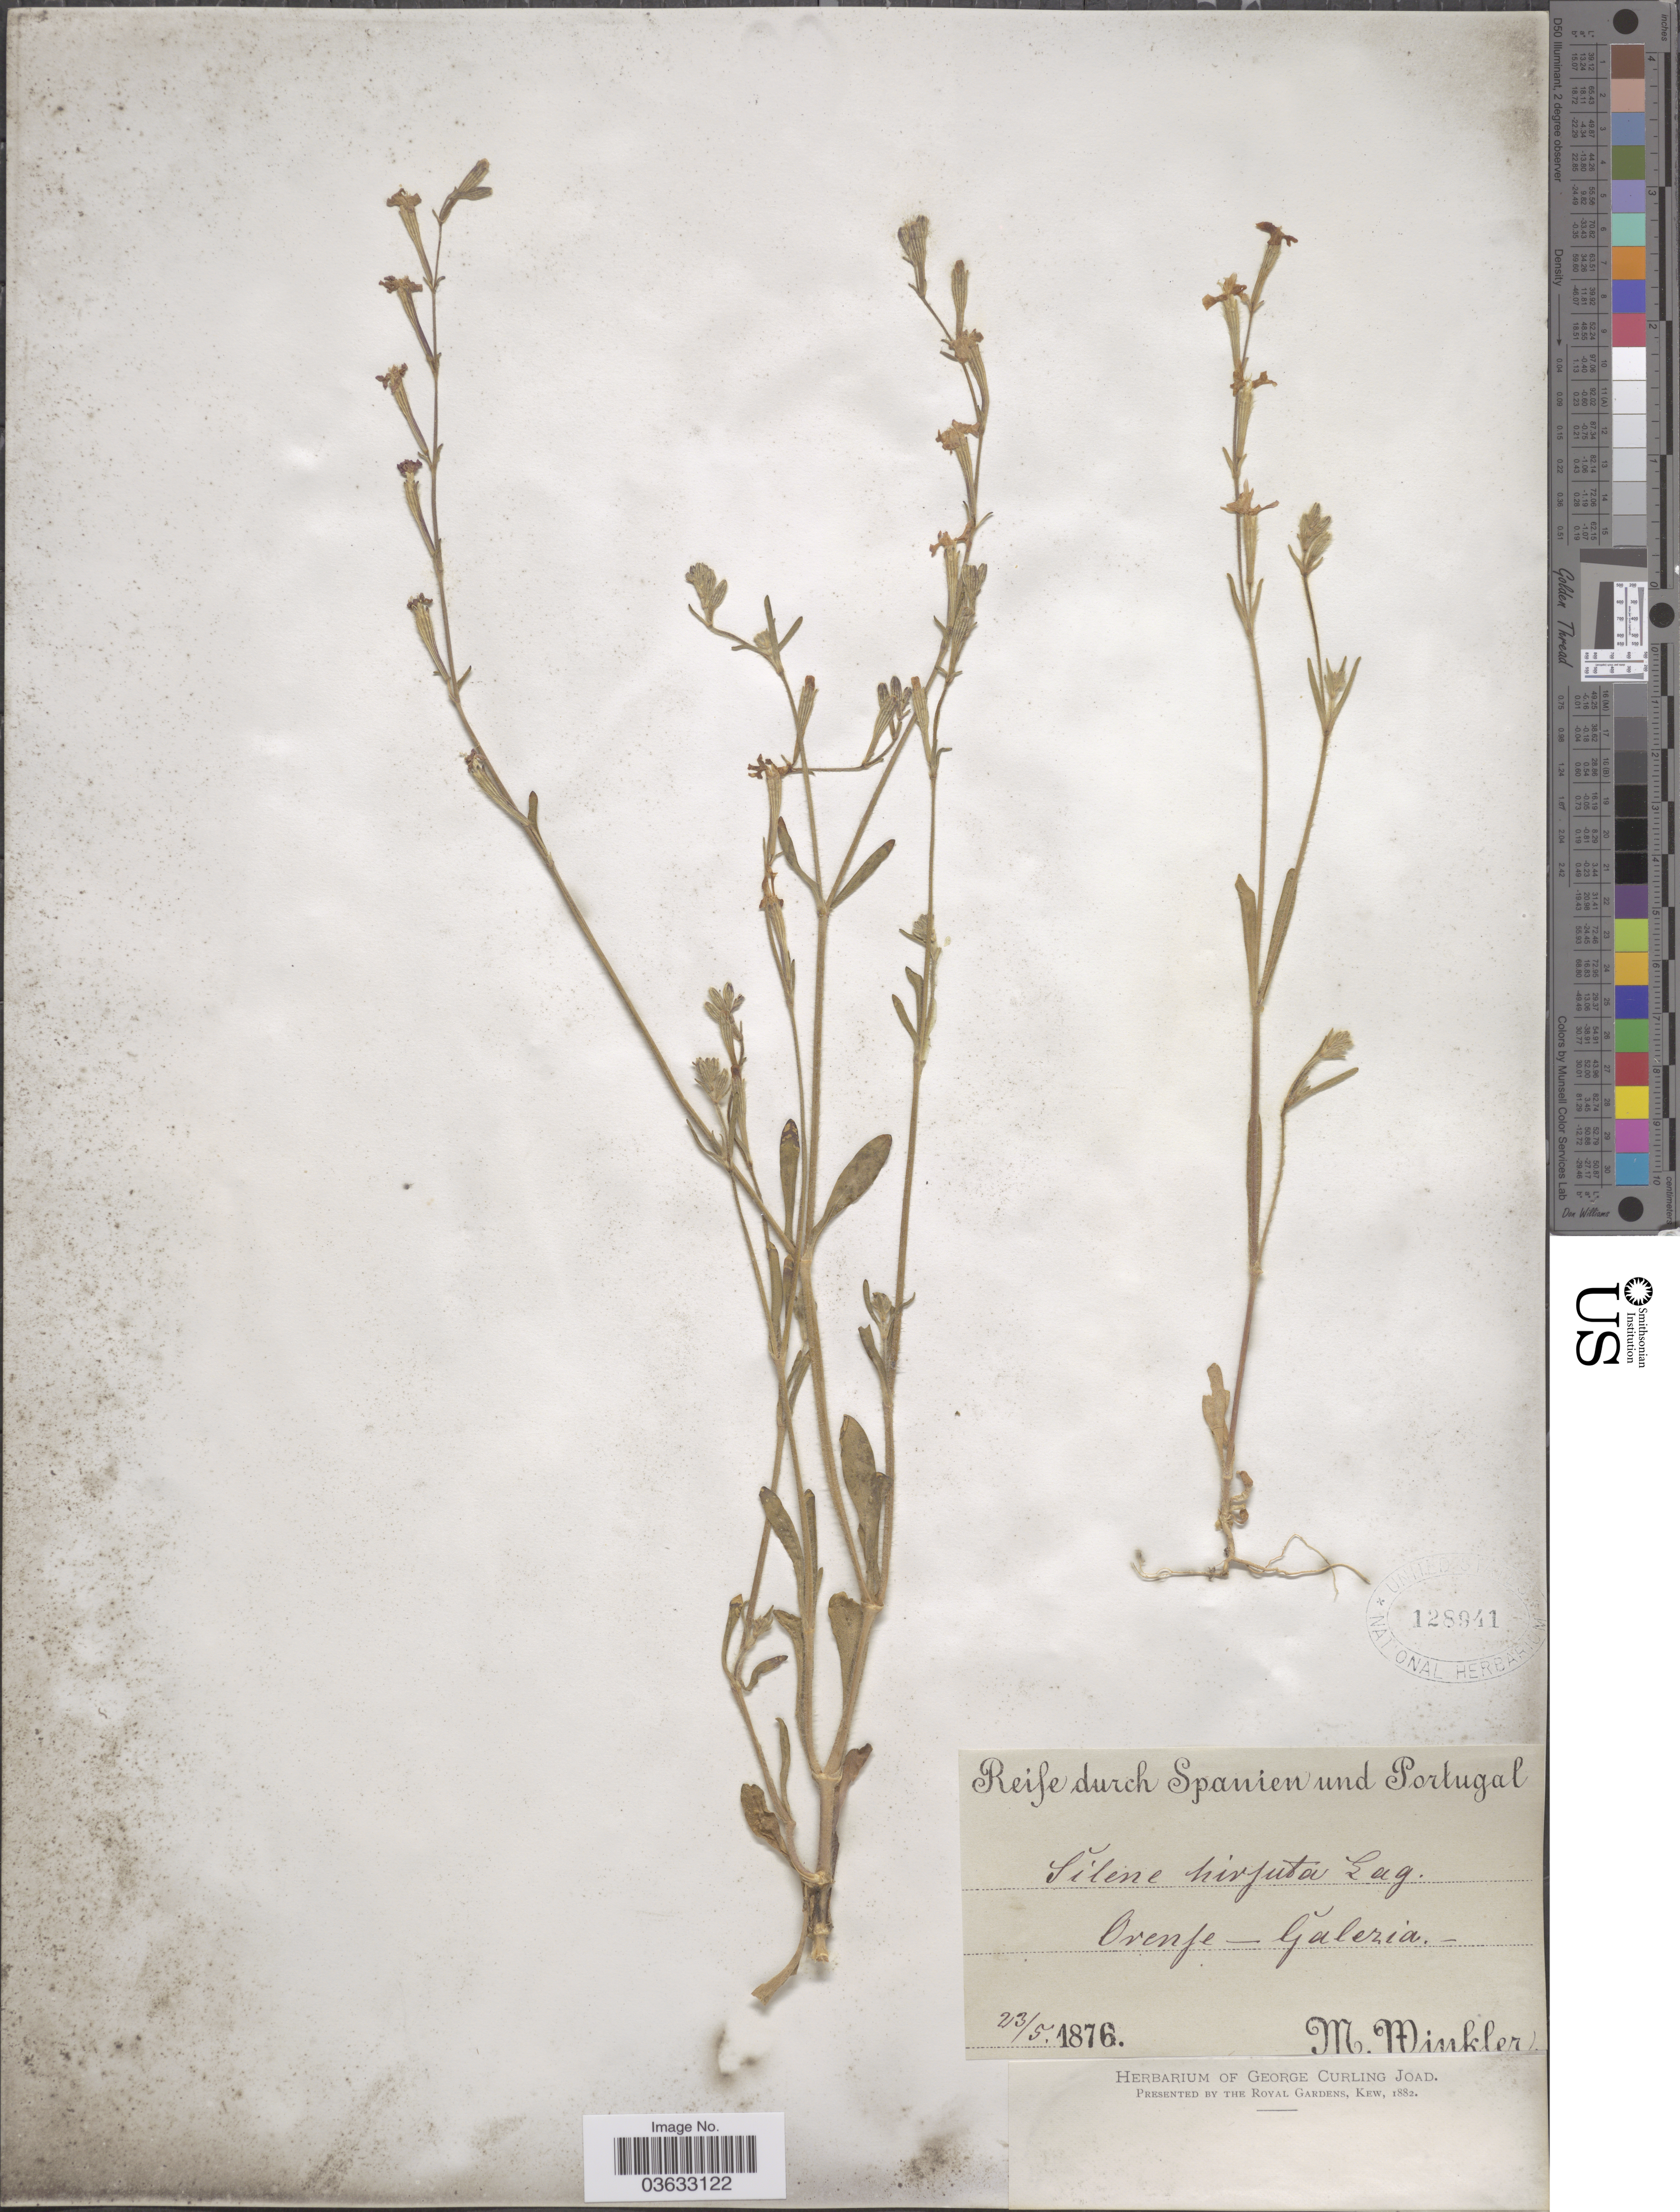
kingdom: Plantae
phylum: Tracheophyta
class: Magnoliopsida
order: Caryophyllales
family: Caryophyllaceae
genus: Silene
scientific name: Silene hispida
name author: Desf.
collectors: M. Winkler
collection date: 1876-05-23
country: Spain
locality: Reife durch Spanien und Portugal. Orense - Găleria.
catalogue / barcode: US 128941